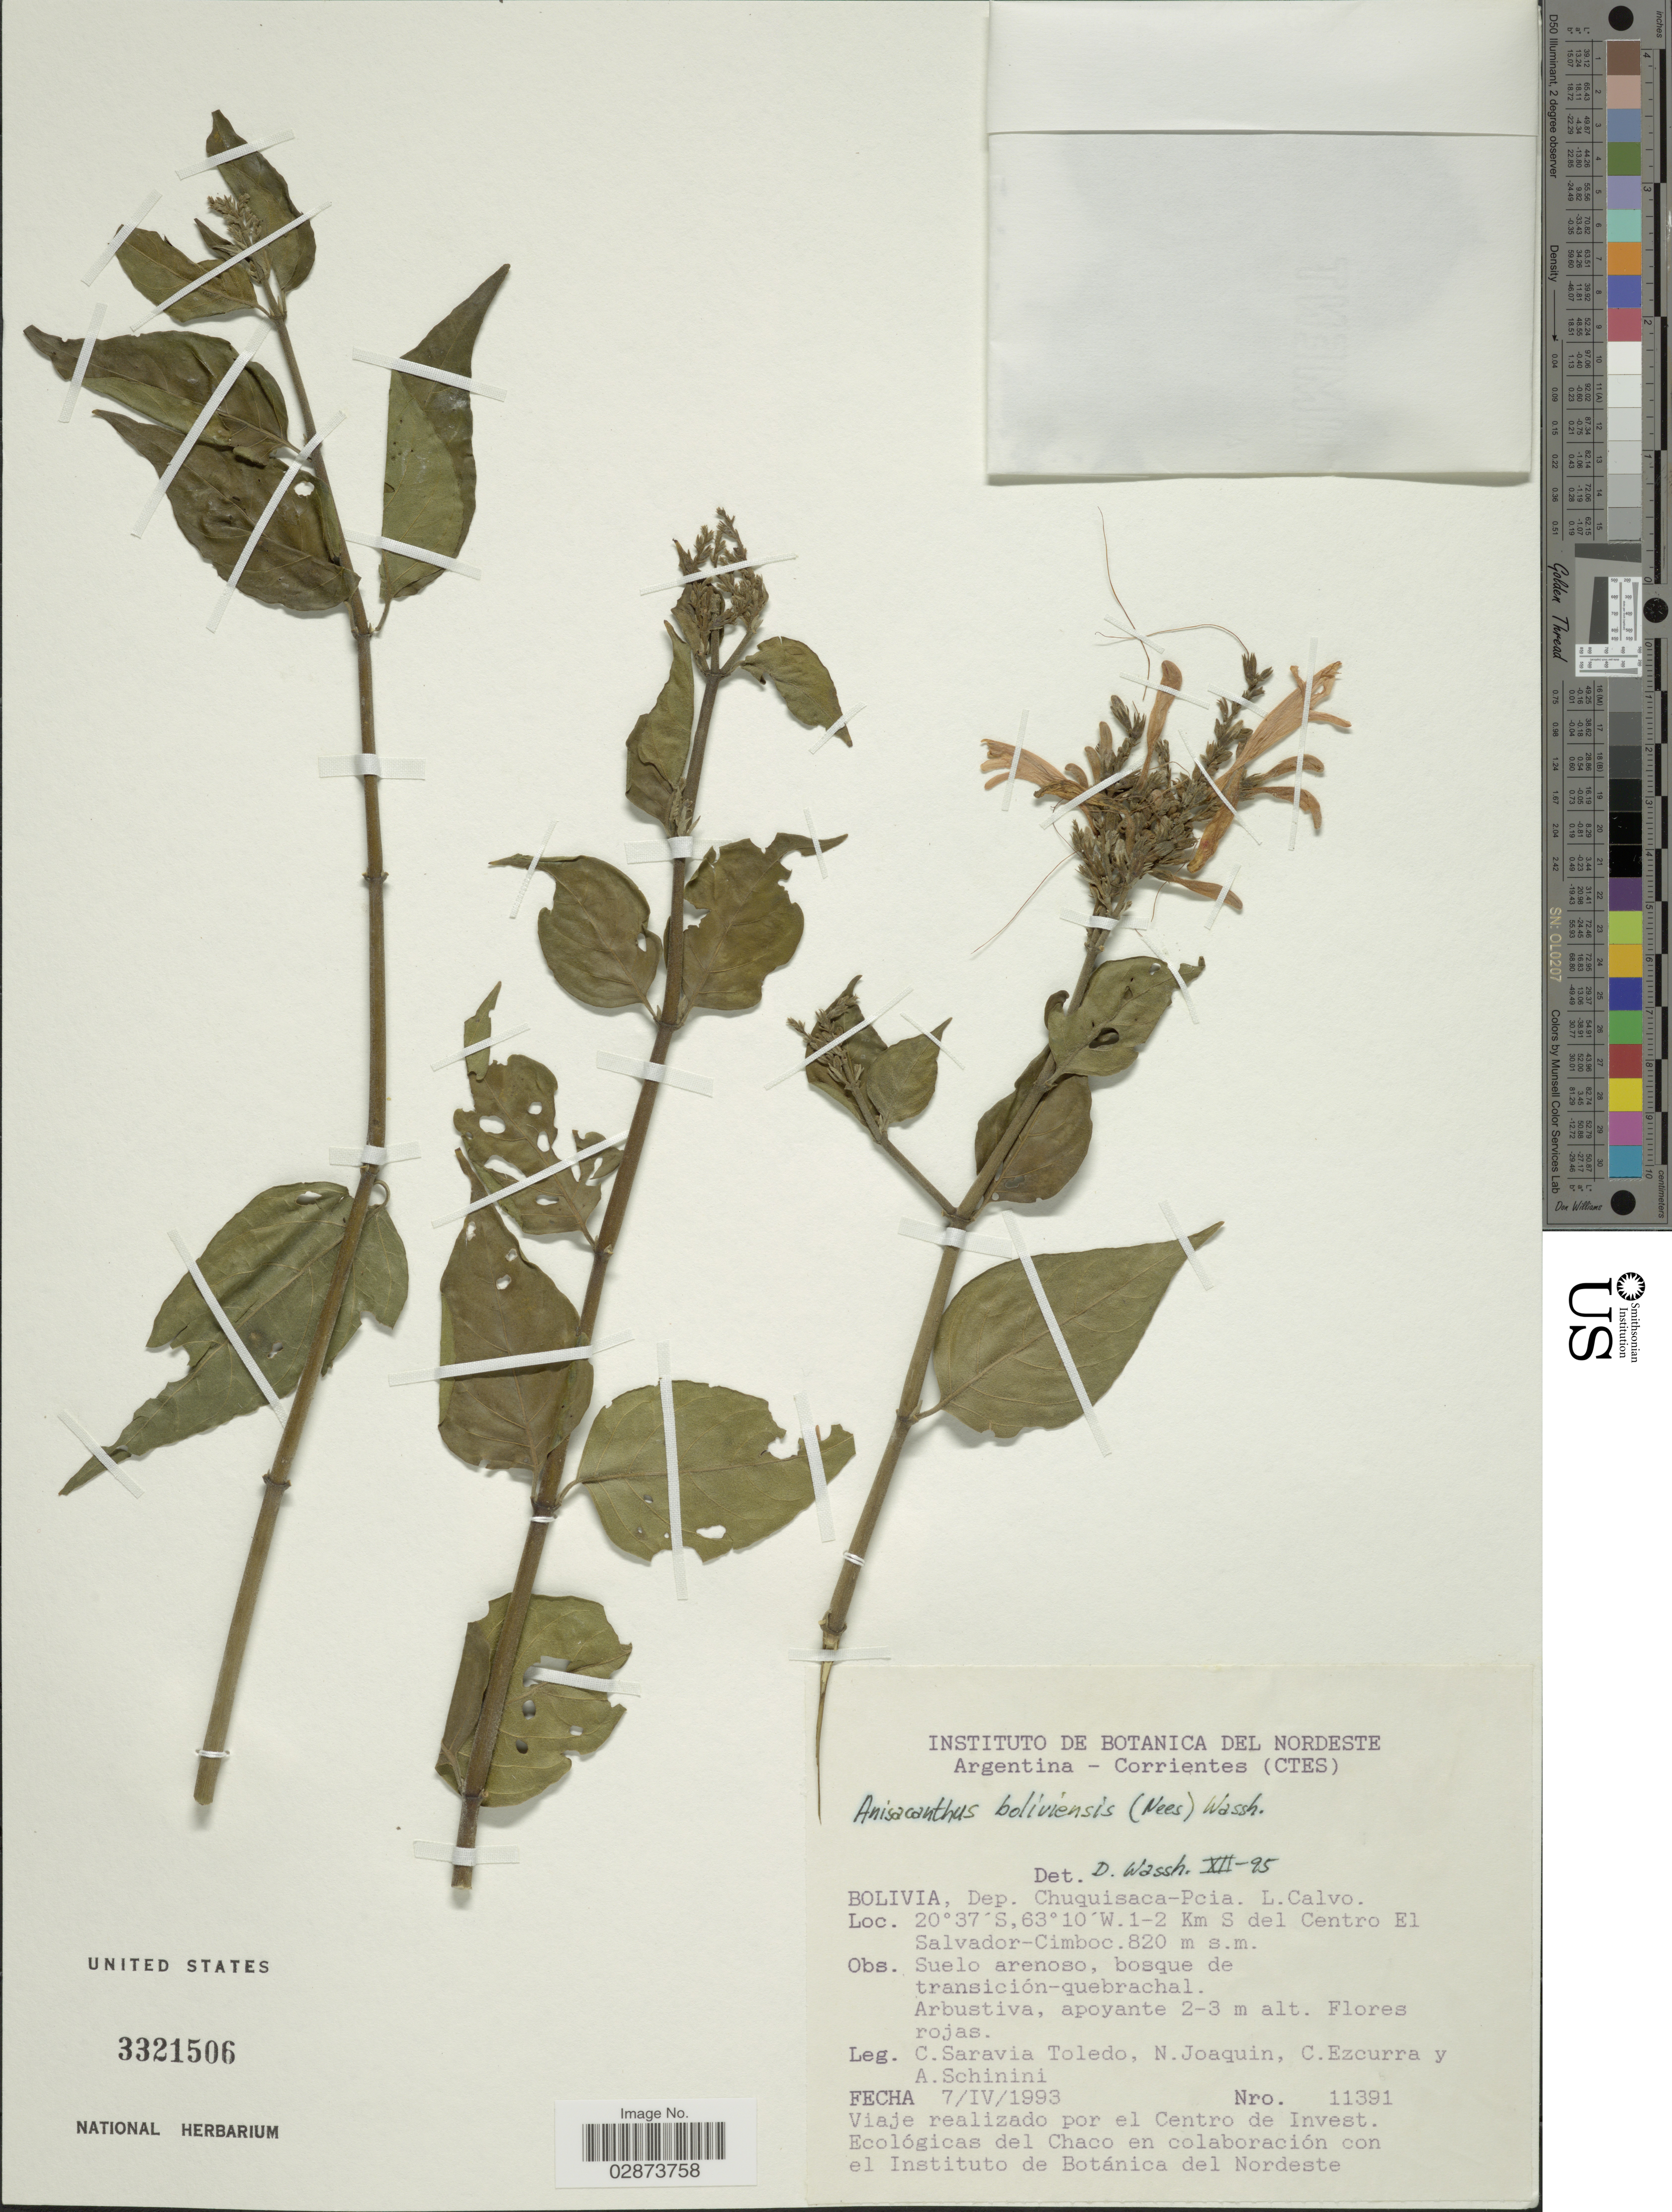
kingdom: Plantae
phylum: Tracheophyta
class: Magnoliopsida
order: Lamiales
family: Acanthaceae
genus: Thyrsacanthus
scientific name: Thyrsacanthus boliviensis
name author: (Nees) A.L.A. Côrtes & Rapini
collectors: C. Saravia T., N. Joaquin, C. Ezcurra & A. Schinini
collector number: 11391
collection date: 1993-04-07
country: Bolivia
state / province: Chuquisaca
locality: Dep. Chuquisaca-Pcia. L. Calvo. 1-2 Km S del Centro El Salvador-Cimboc.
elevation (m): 820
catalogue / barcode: US 3321506